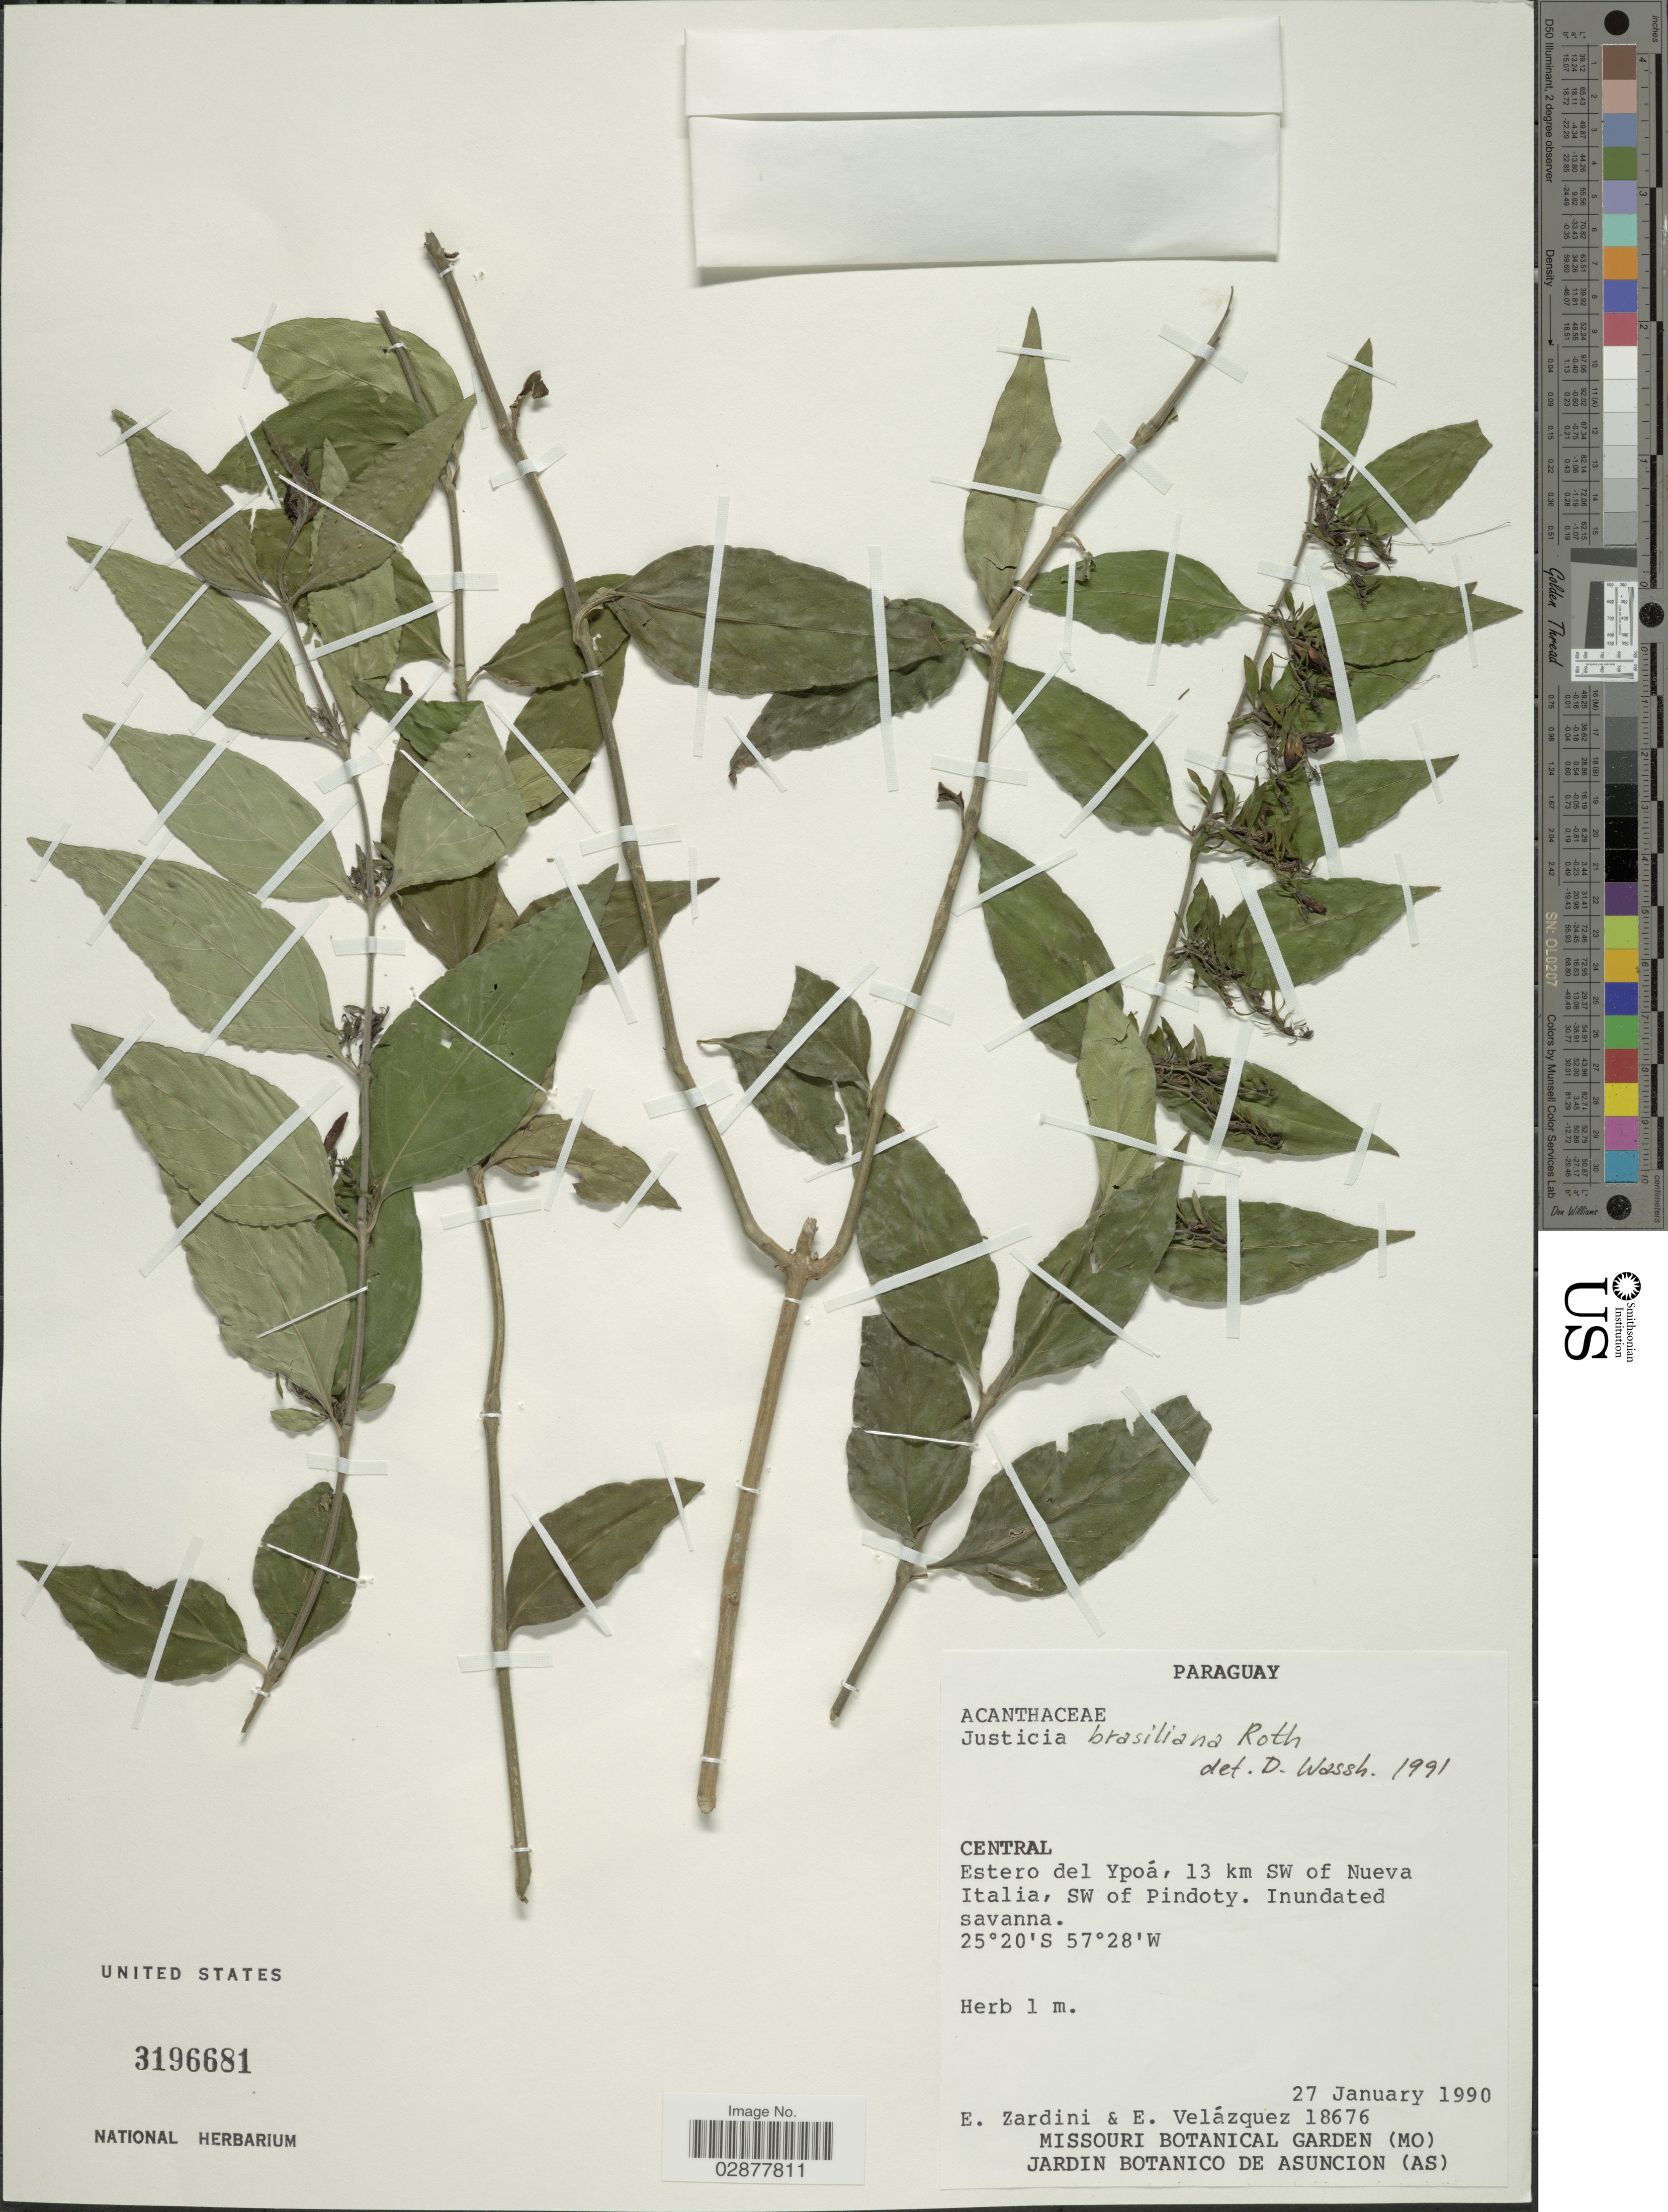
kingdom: Plantae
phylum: Tracheophyta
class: Magnoliopsida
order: Lamiales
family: Acanthaceae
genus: Justicia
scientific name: Justicia brasiliana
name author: Roth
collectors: E. Zardini & E. Velázquez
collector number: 18676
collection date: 1990-01-27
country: Paraguay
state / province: Central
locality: Estero del Ypoá, 13 km SW of Nueva Italia, SW of Pindoty.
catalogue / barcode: US 3196681